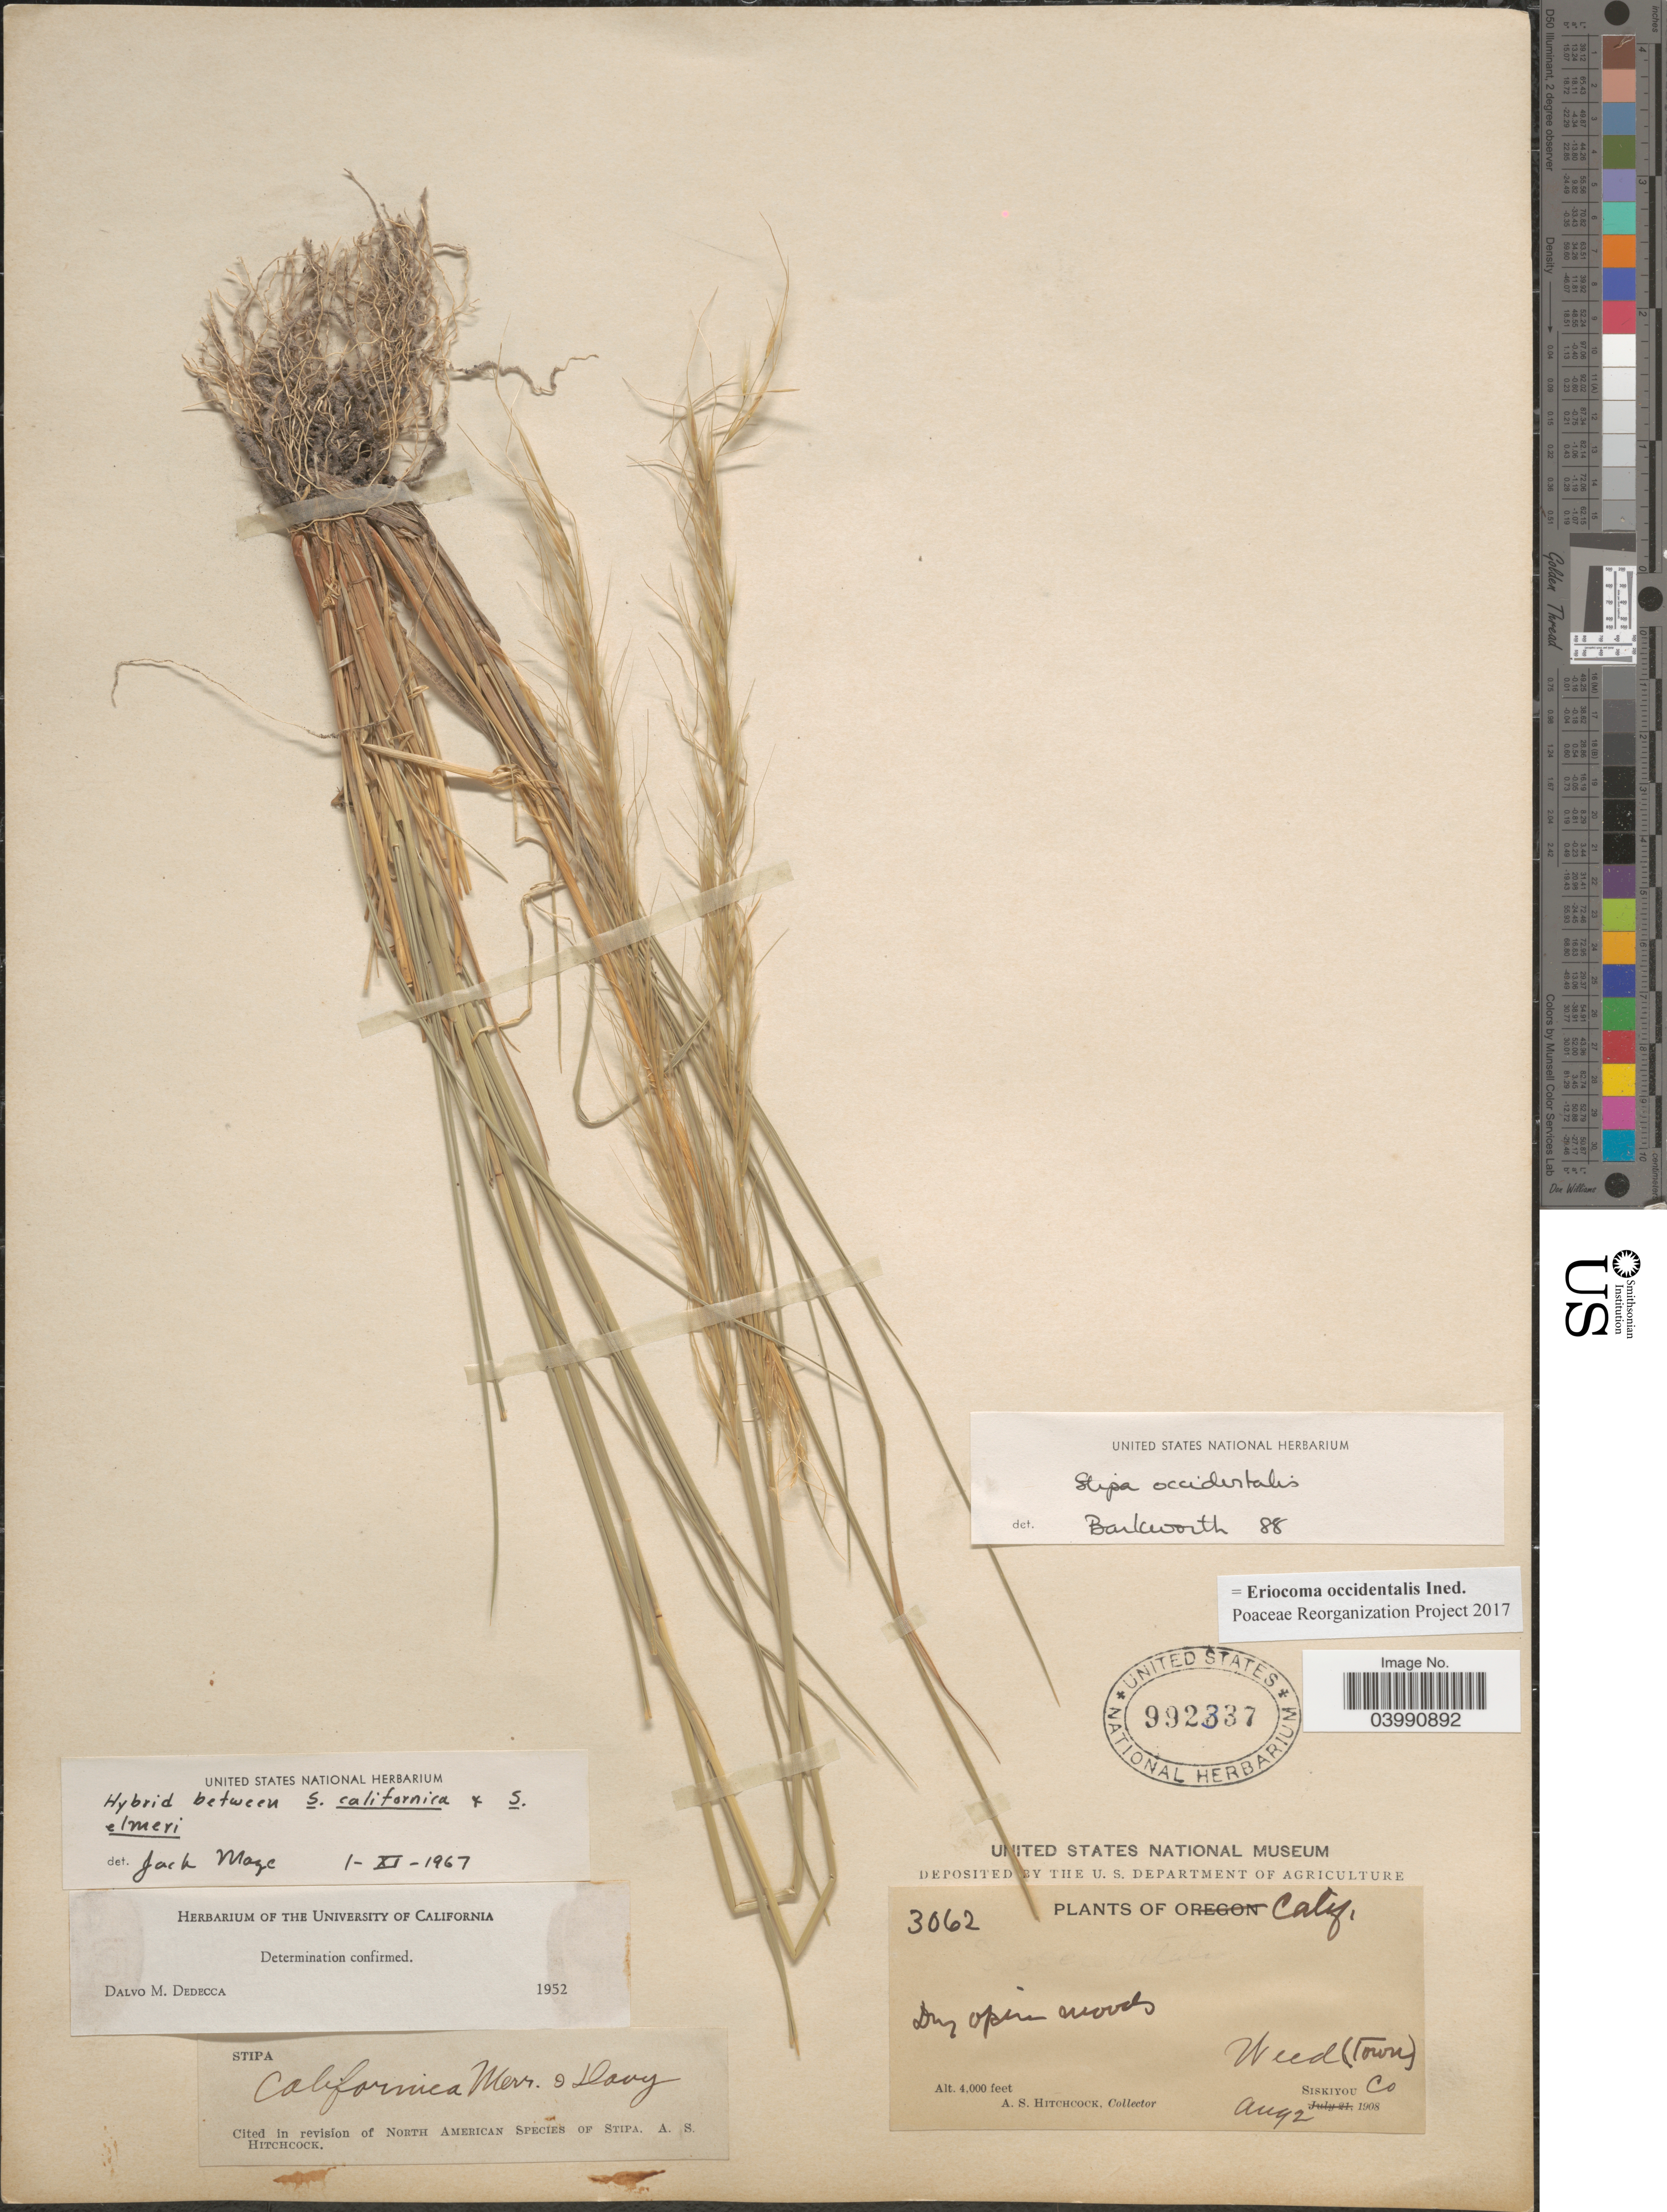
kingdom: Plantae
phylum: Tracheophyta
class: Liliopsida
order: Poales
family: Poaceae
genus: Eriocoma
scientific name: Eriocoma occidentalis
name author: (Thurb. ex S. Watson) Romasch.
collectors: A. S. Hitchcock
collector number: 3062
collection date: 1908-08-02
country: United States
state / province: California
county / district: Siskiyou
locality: Weed (Town). Siskiyou Co.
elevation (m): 1219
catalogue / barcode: US 992337